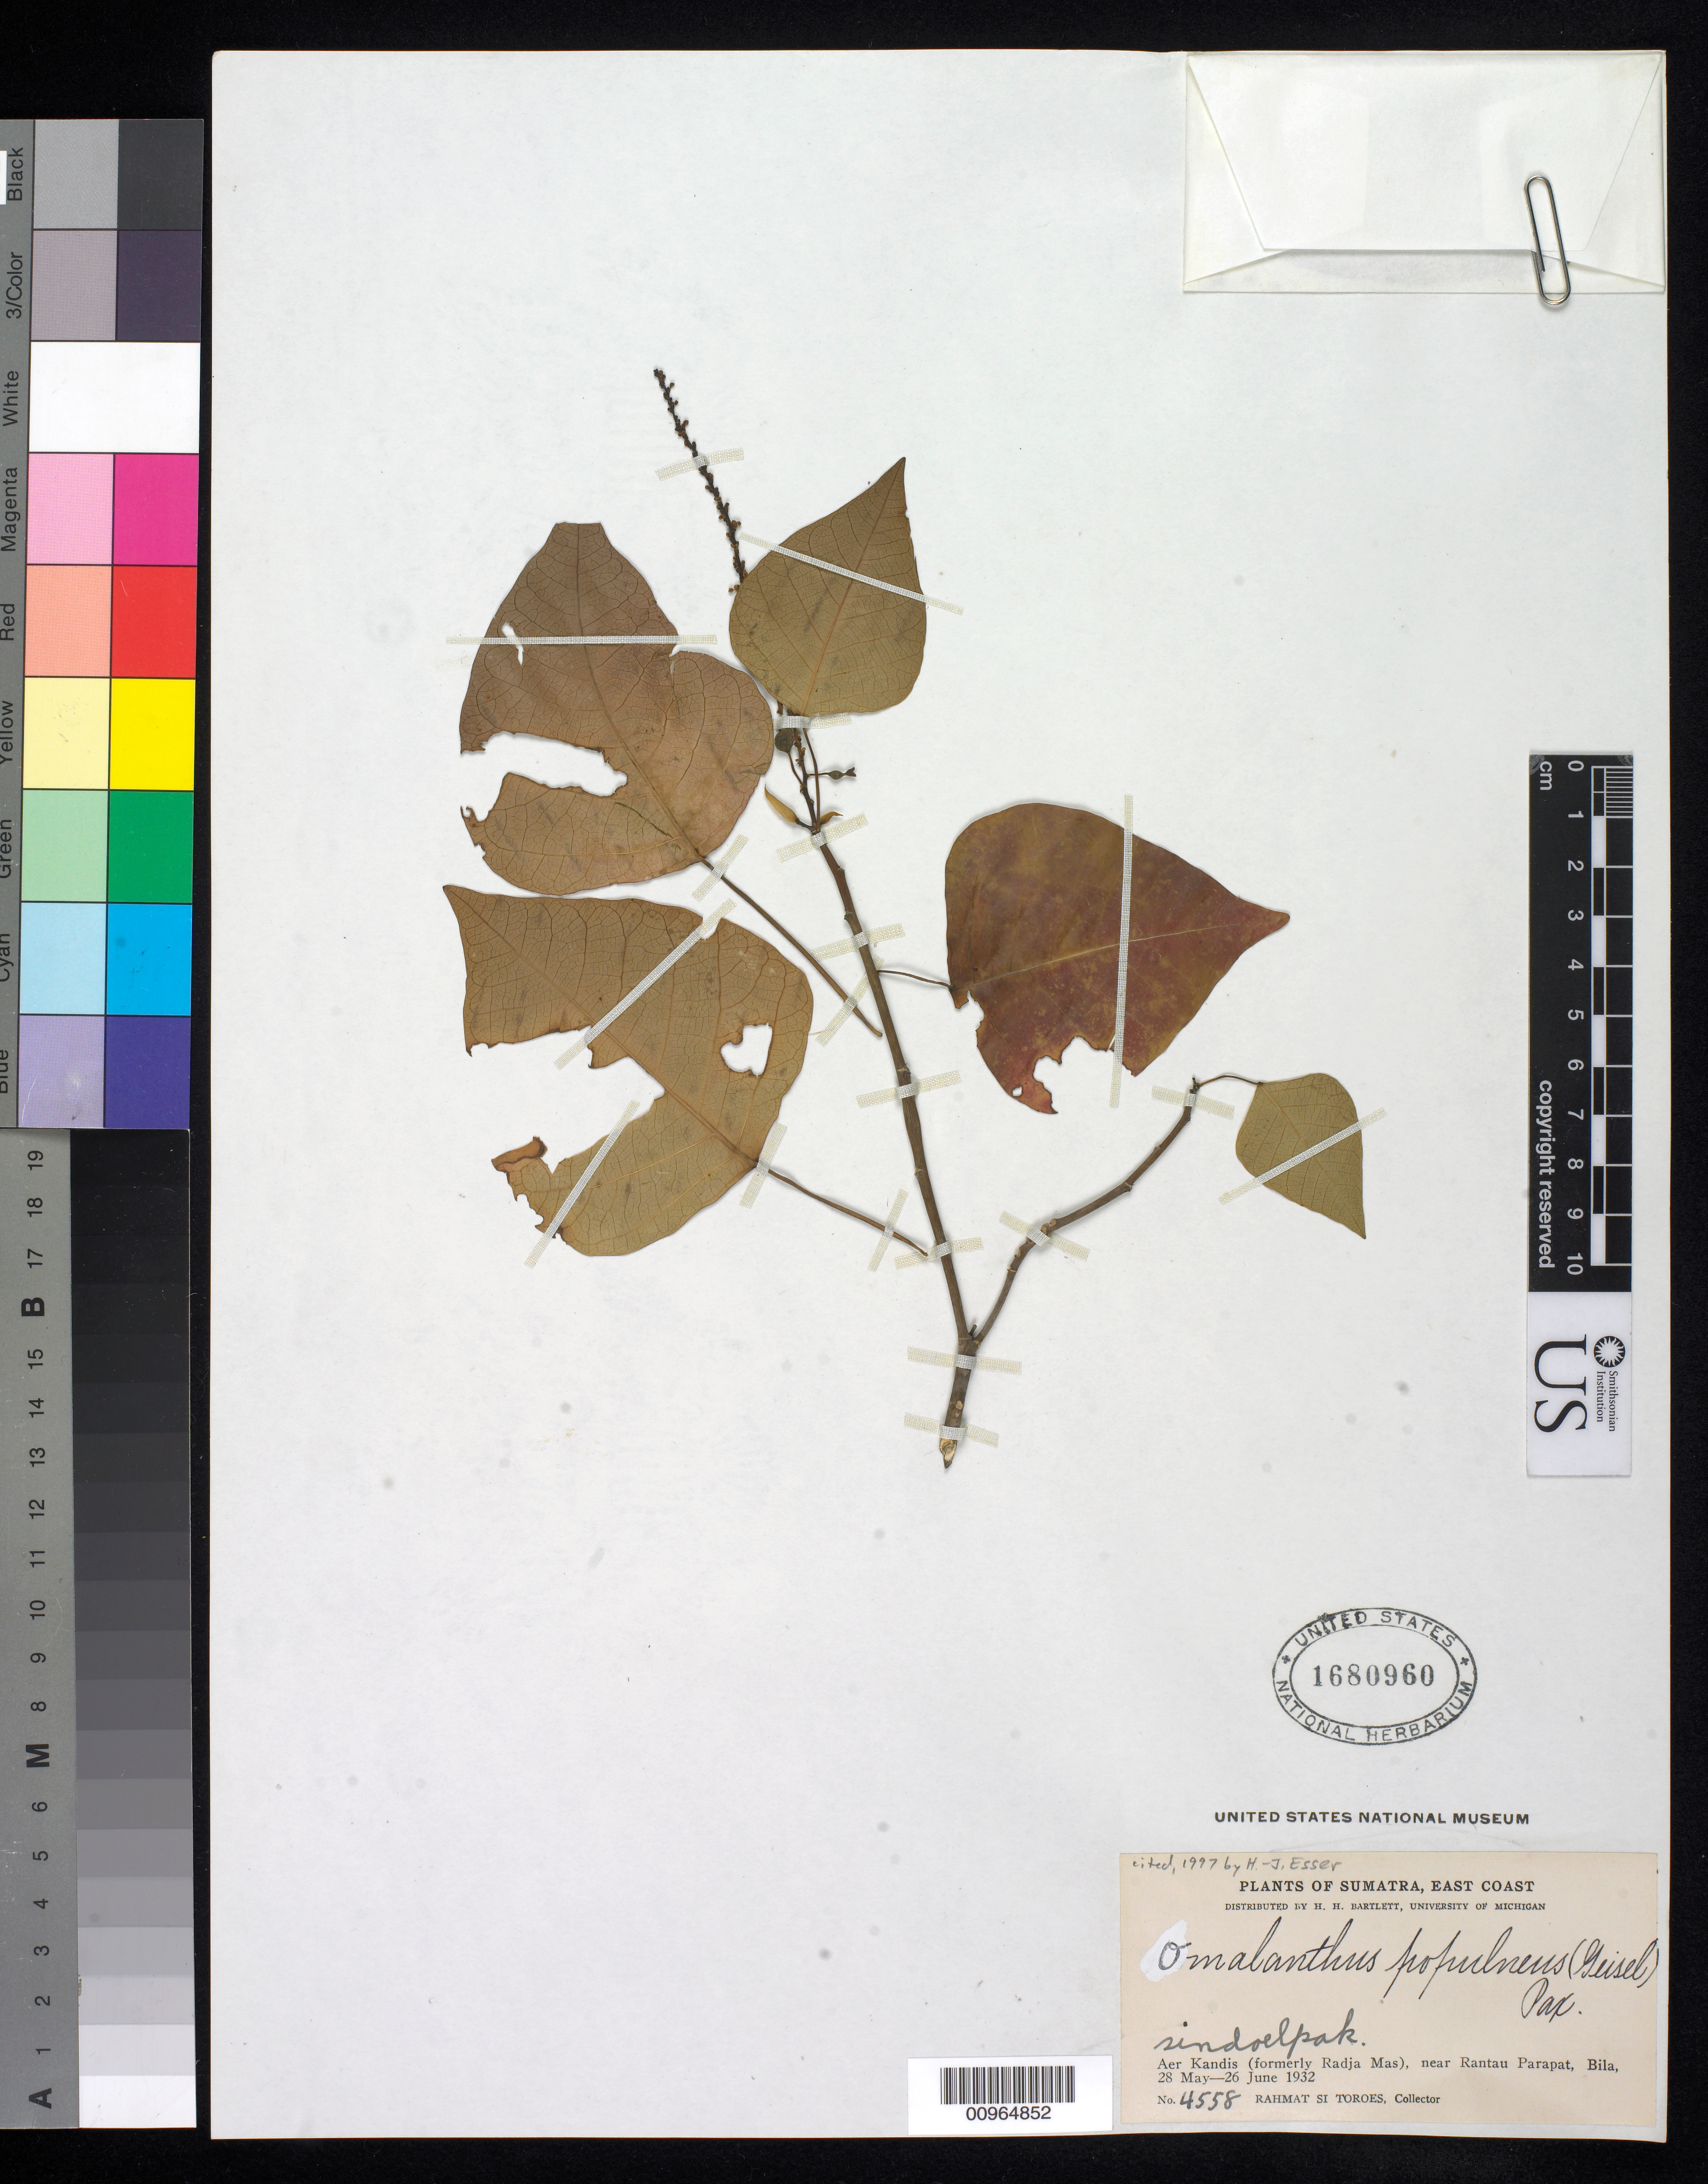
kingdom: Plantae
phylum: Tracheophyta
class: Magnoliopsida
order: Malpighiales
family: Euphorbiaceae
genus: Homalanthus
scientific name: Homalanthus populneus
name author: (Geiseler) Kuntze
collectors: Rahmat Si Boeea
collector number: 4558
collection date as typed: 28 May 1932 to 26 Jun 1932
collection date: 1932-05-28/1932-06-26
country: Indonesia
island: Sumatra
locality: Aer Kandis (formerly Radja Mas), near Rantau Parapat, Bila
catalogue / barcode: US 1680960